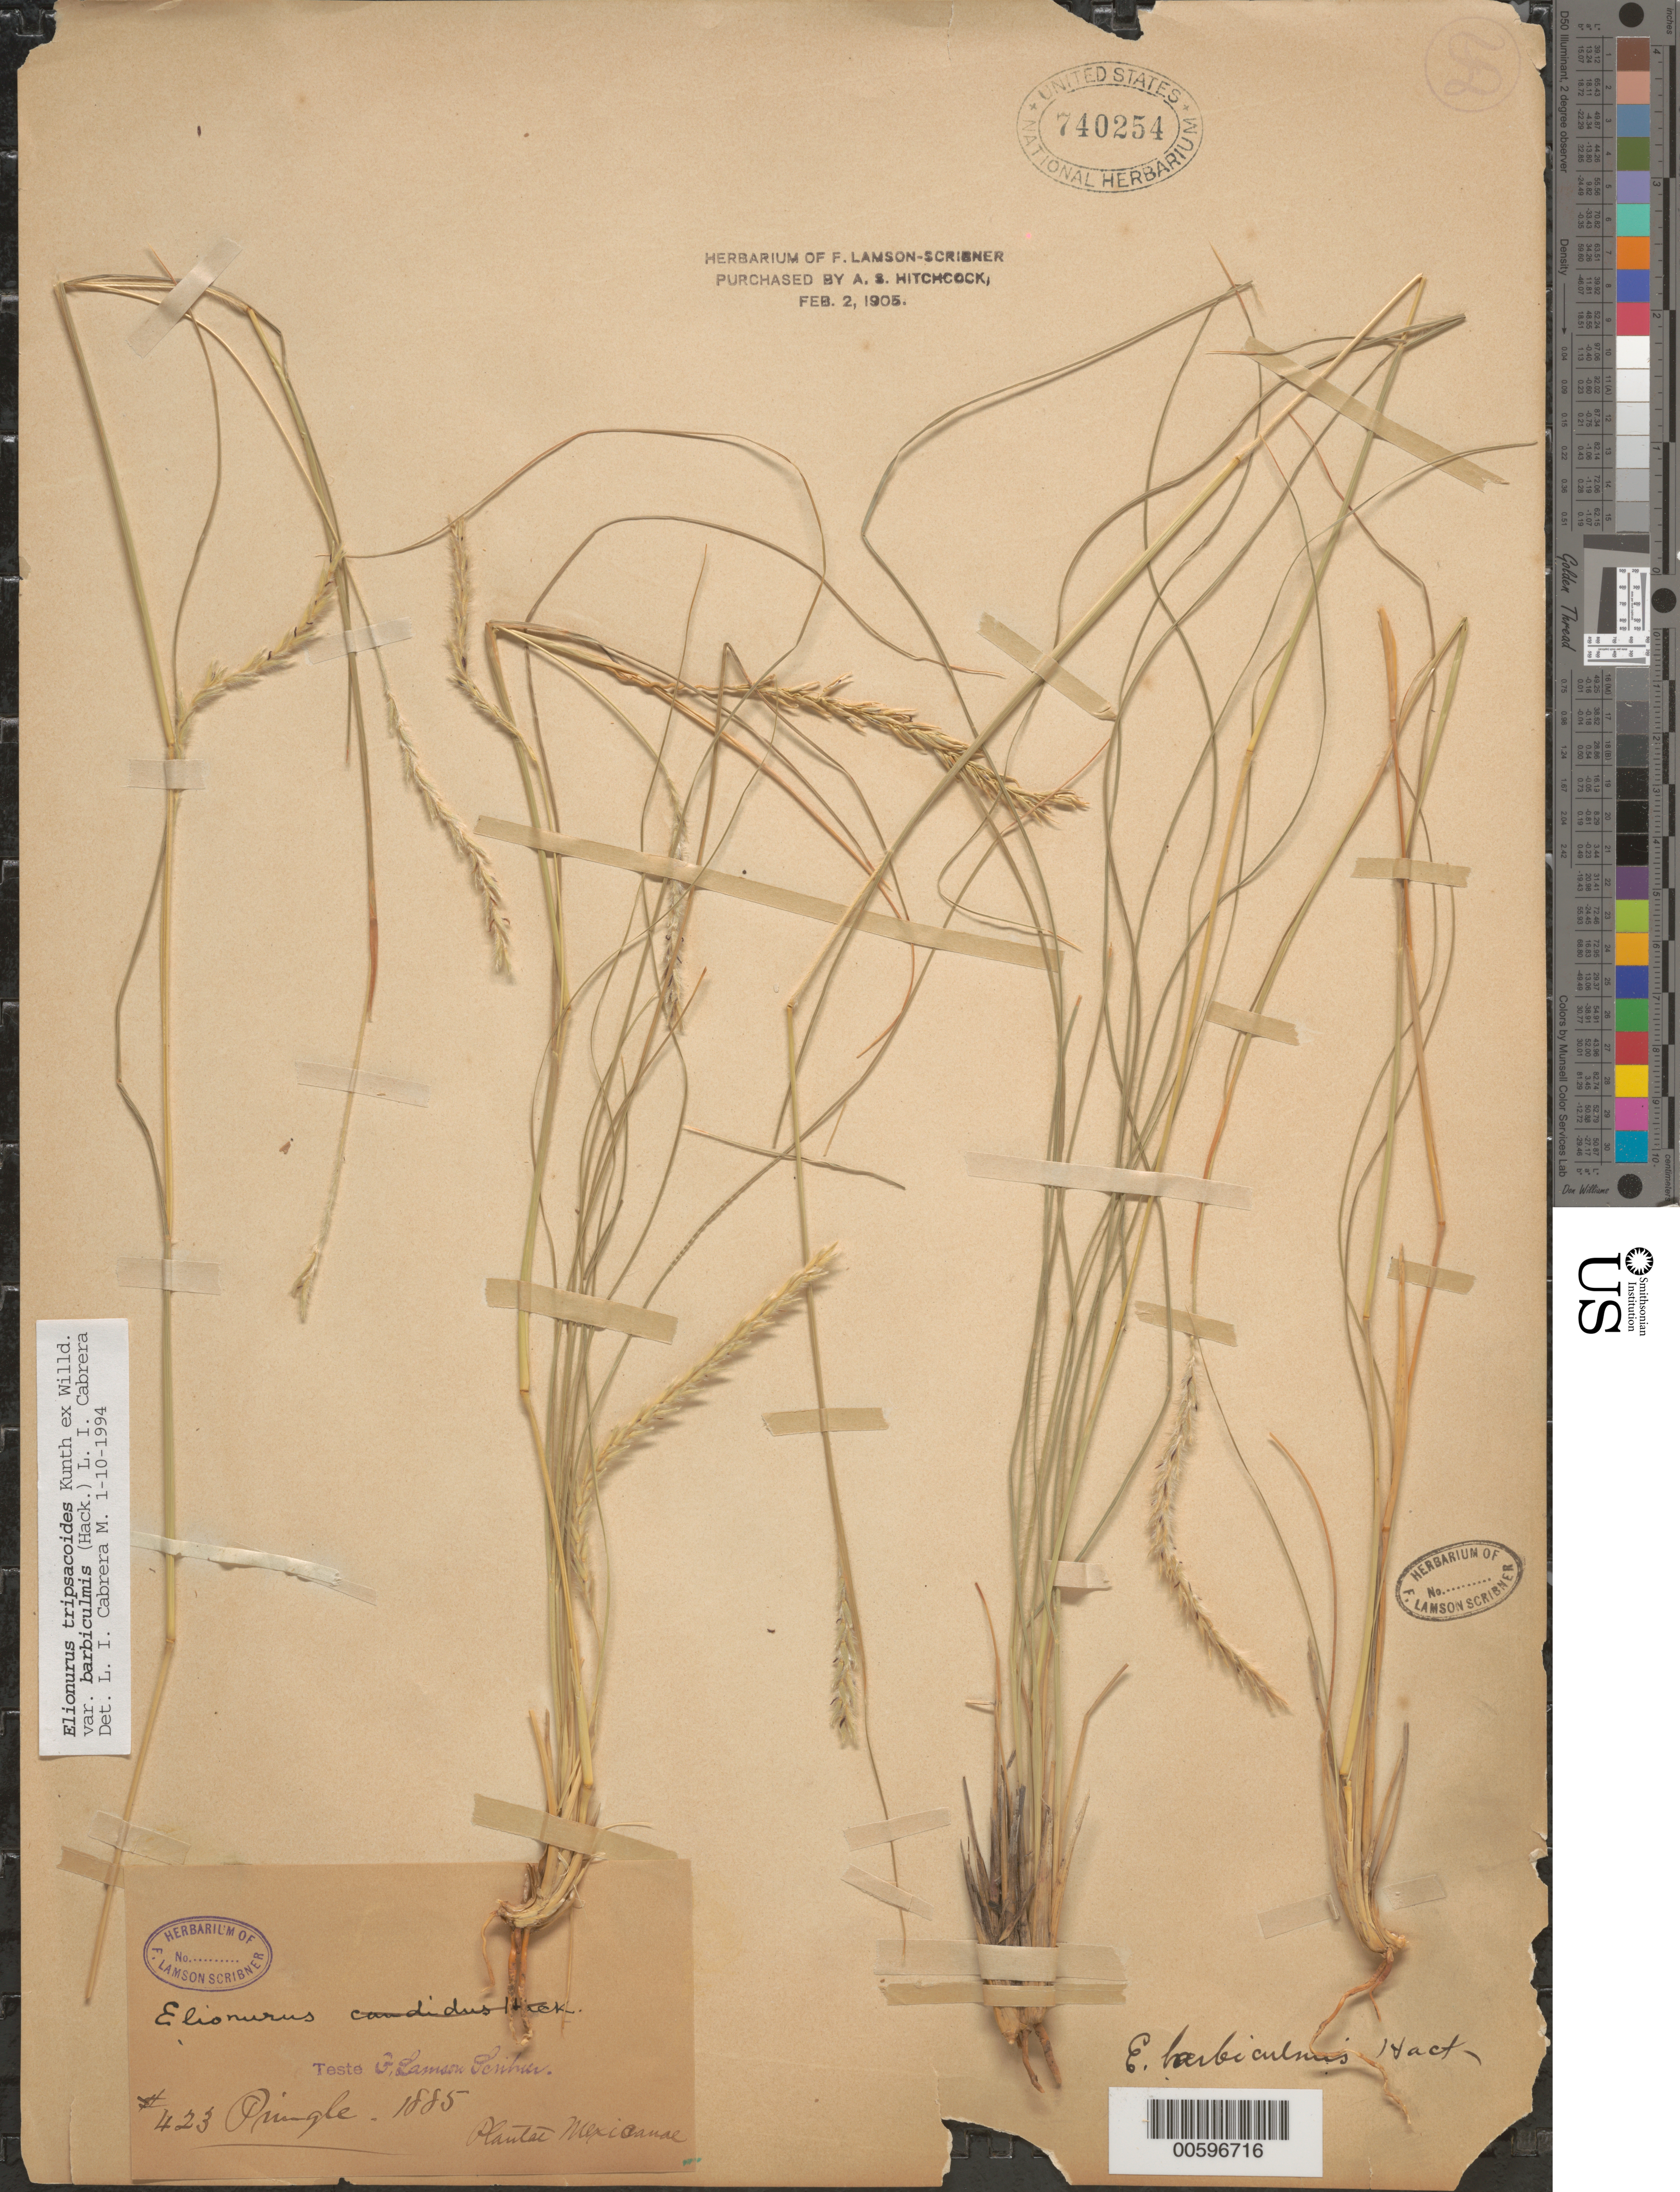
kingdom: Plantae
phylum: Tracheophyta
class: Liliopsida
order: Poales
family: Poaceae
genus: Elionurus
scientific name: Elionurus tripsacoides var. barbiculmis (Hack.) L.I. Cabrera & Dávila, comb. ined.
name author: (Hack.) L.I. Cabrera & Dávila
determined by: Cabrera M., L. I.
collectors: -- Pringle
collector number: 423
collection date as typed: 0 1885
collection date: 1885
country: Mexico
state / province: Durango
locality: San Ramon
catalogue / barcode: US 740254